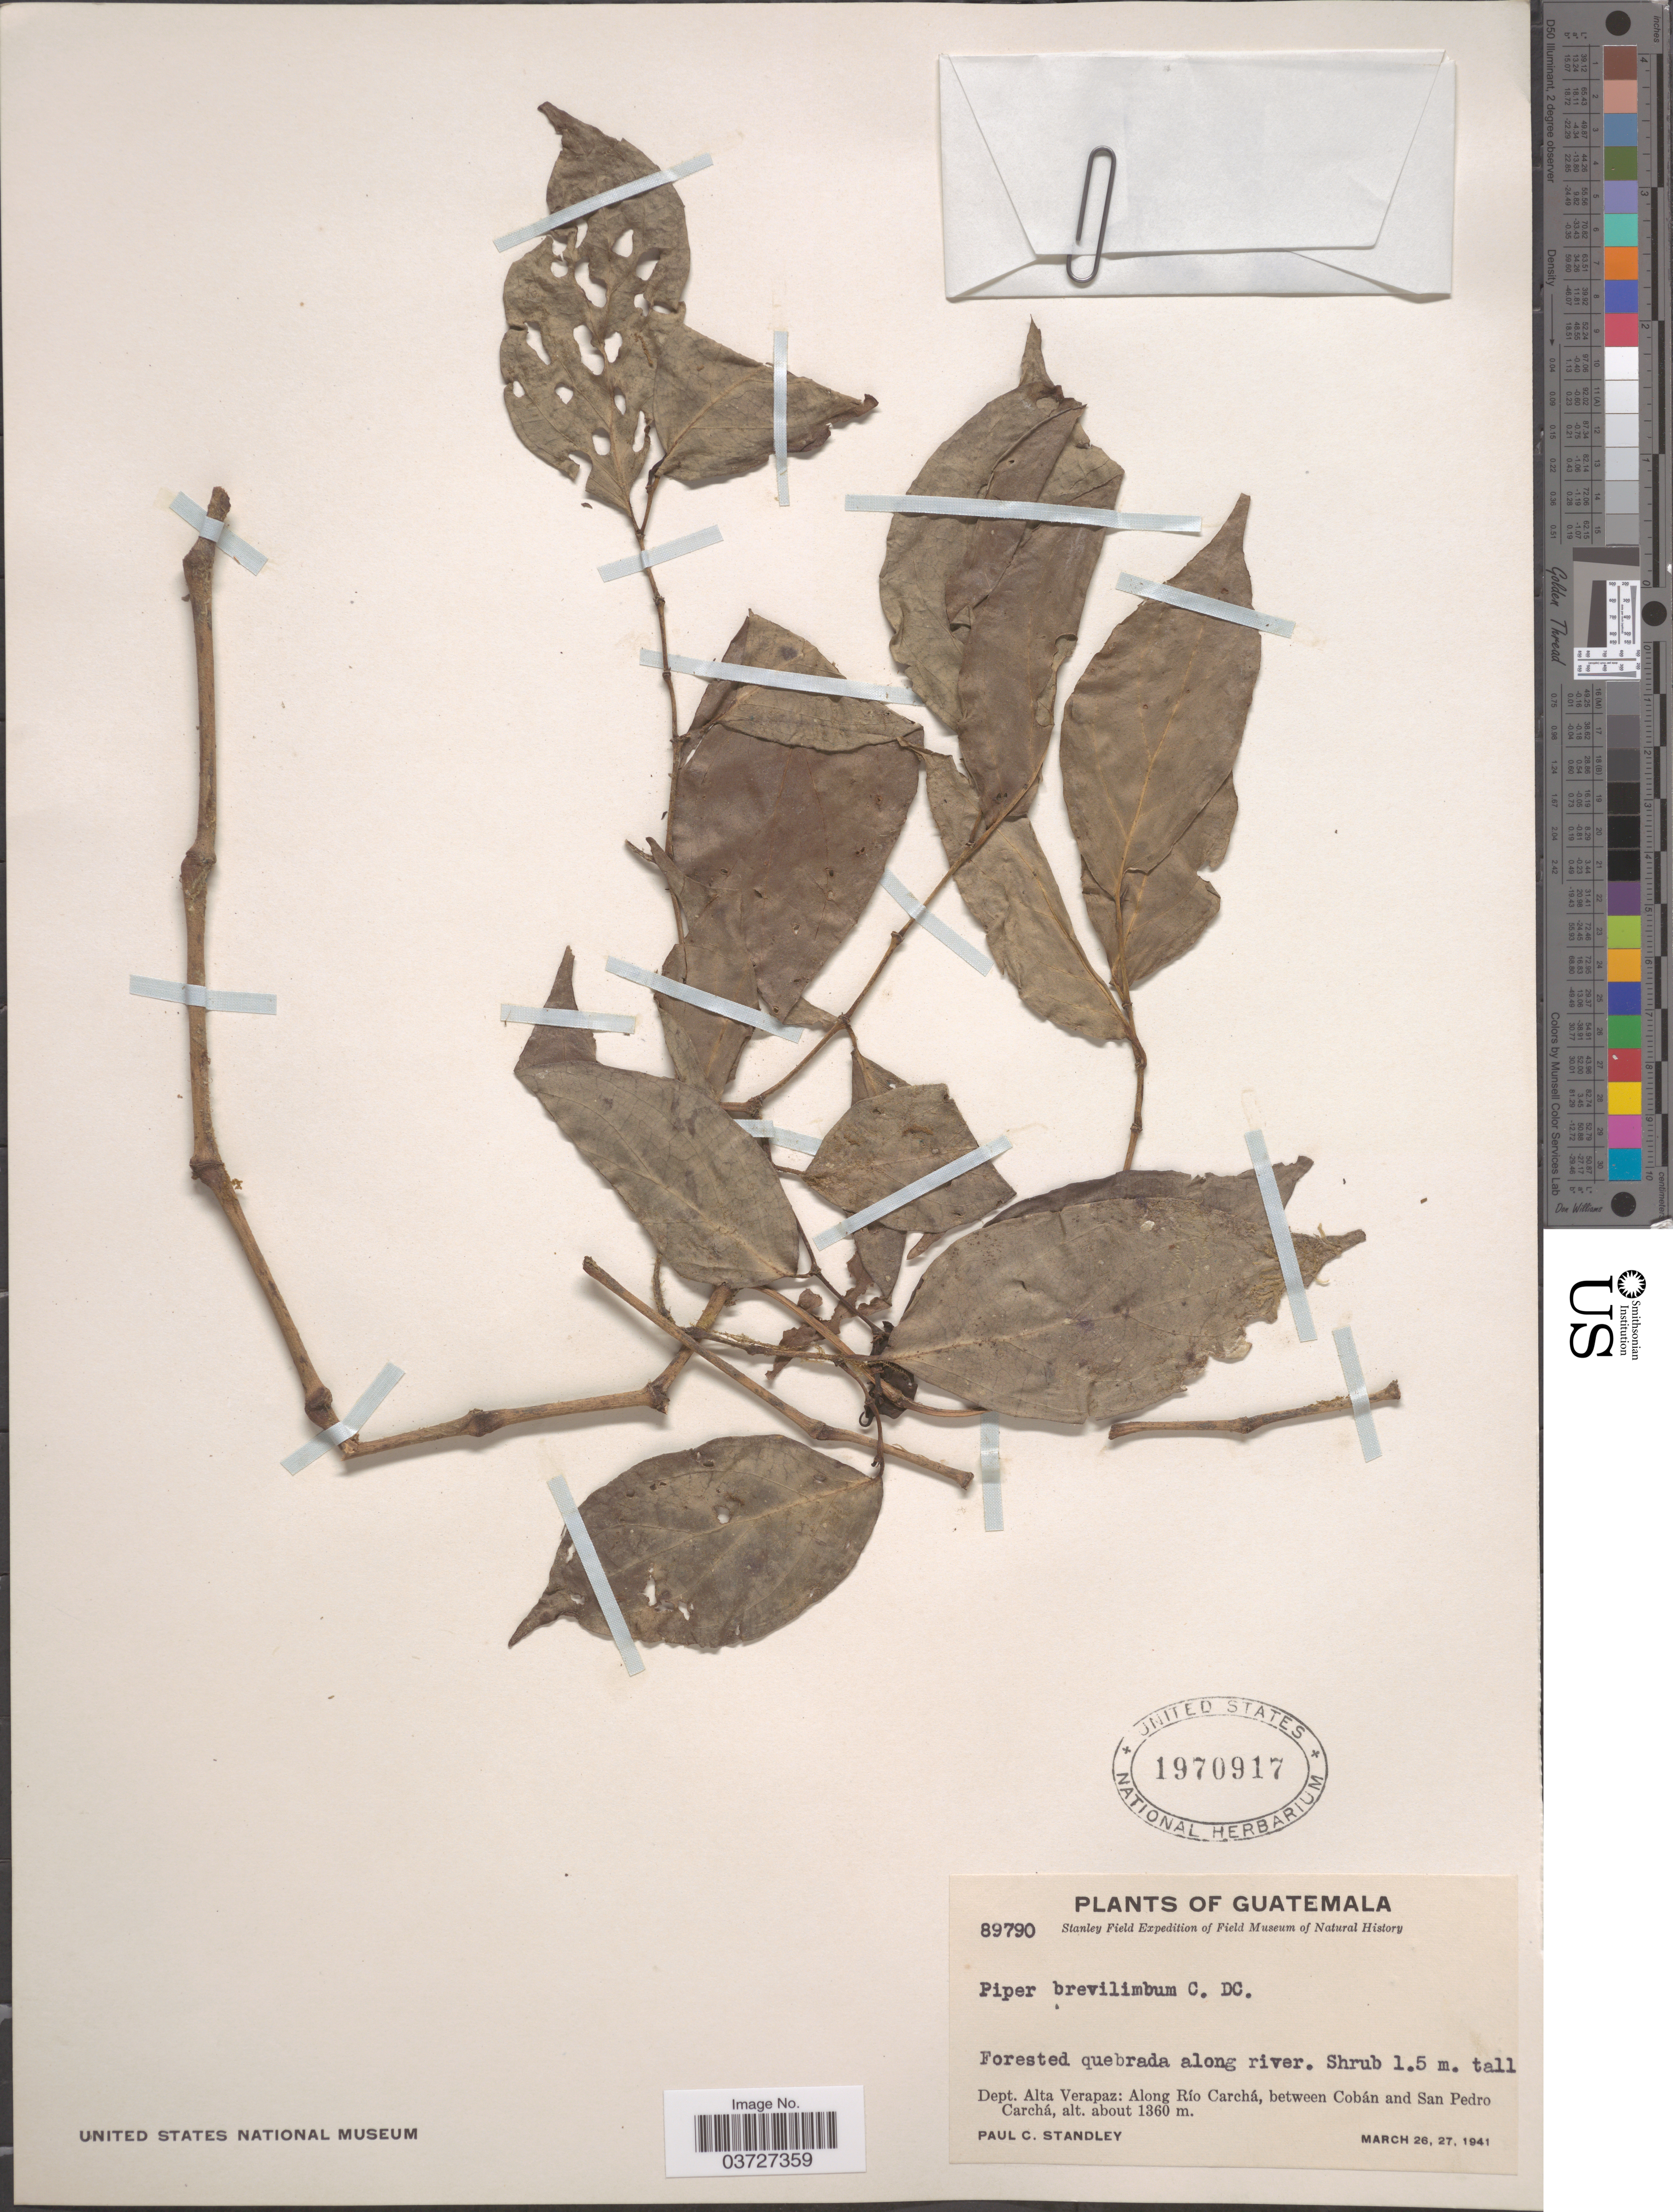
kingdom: Plantae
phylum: Tracheophyta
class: Magnoliopsida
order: Piperales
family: Piperaceae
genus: Piper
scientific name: Piper brevilimbum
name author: C. DC.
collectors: P. C. Standley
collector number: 89790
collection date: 1941-03-26/1941-03-27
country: Guatemala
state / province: Alta Verapaz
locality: Dept. Alta Verapaz: Along Río Carchá, between Cobán and San Pedro Carchá.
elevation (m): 1360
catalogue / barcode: US 1970917